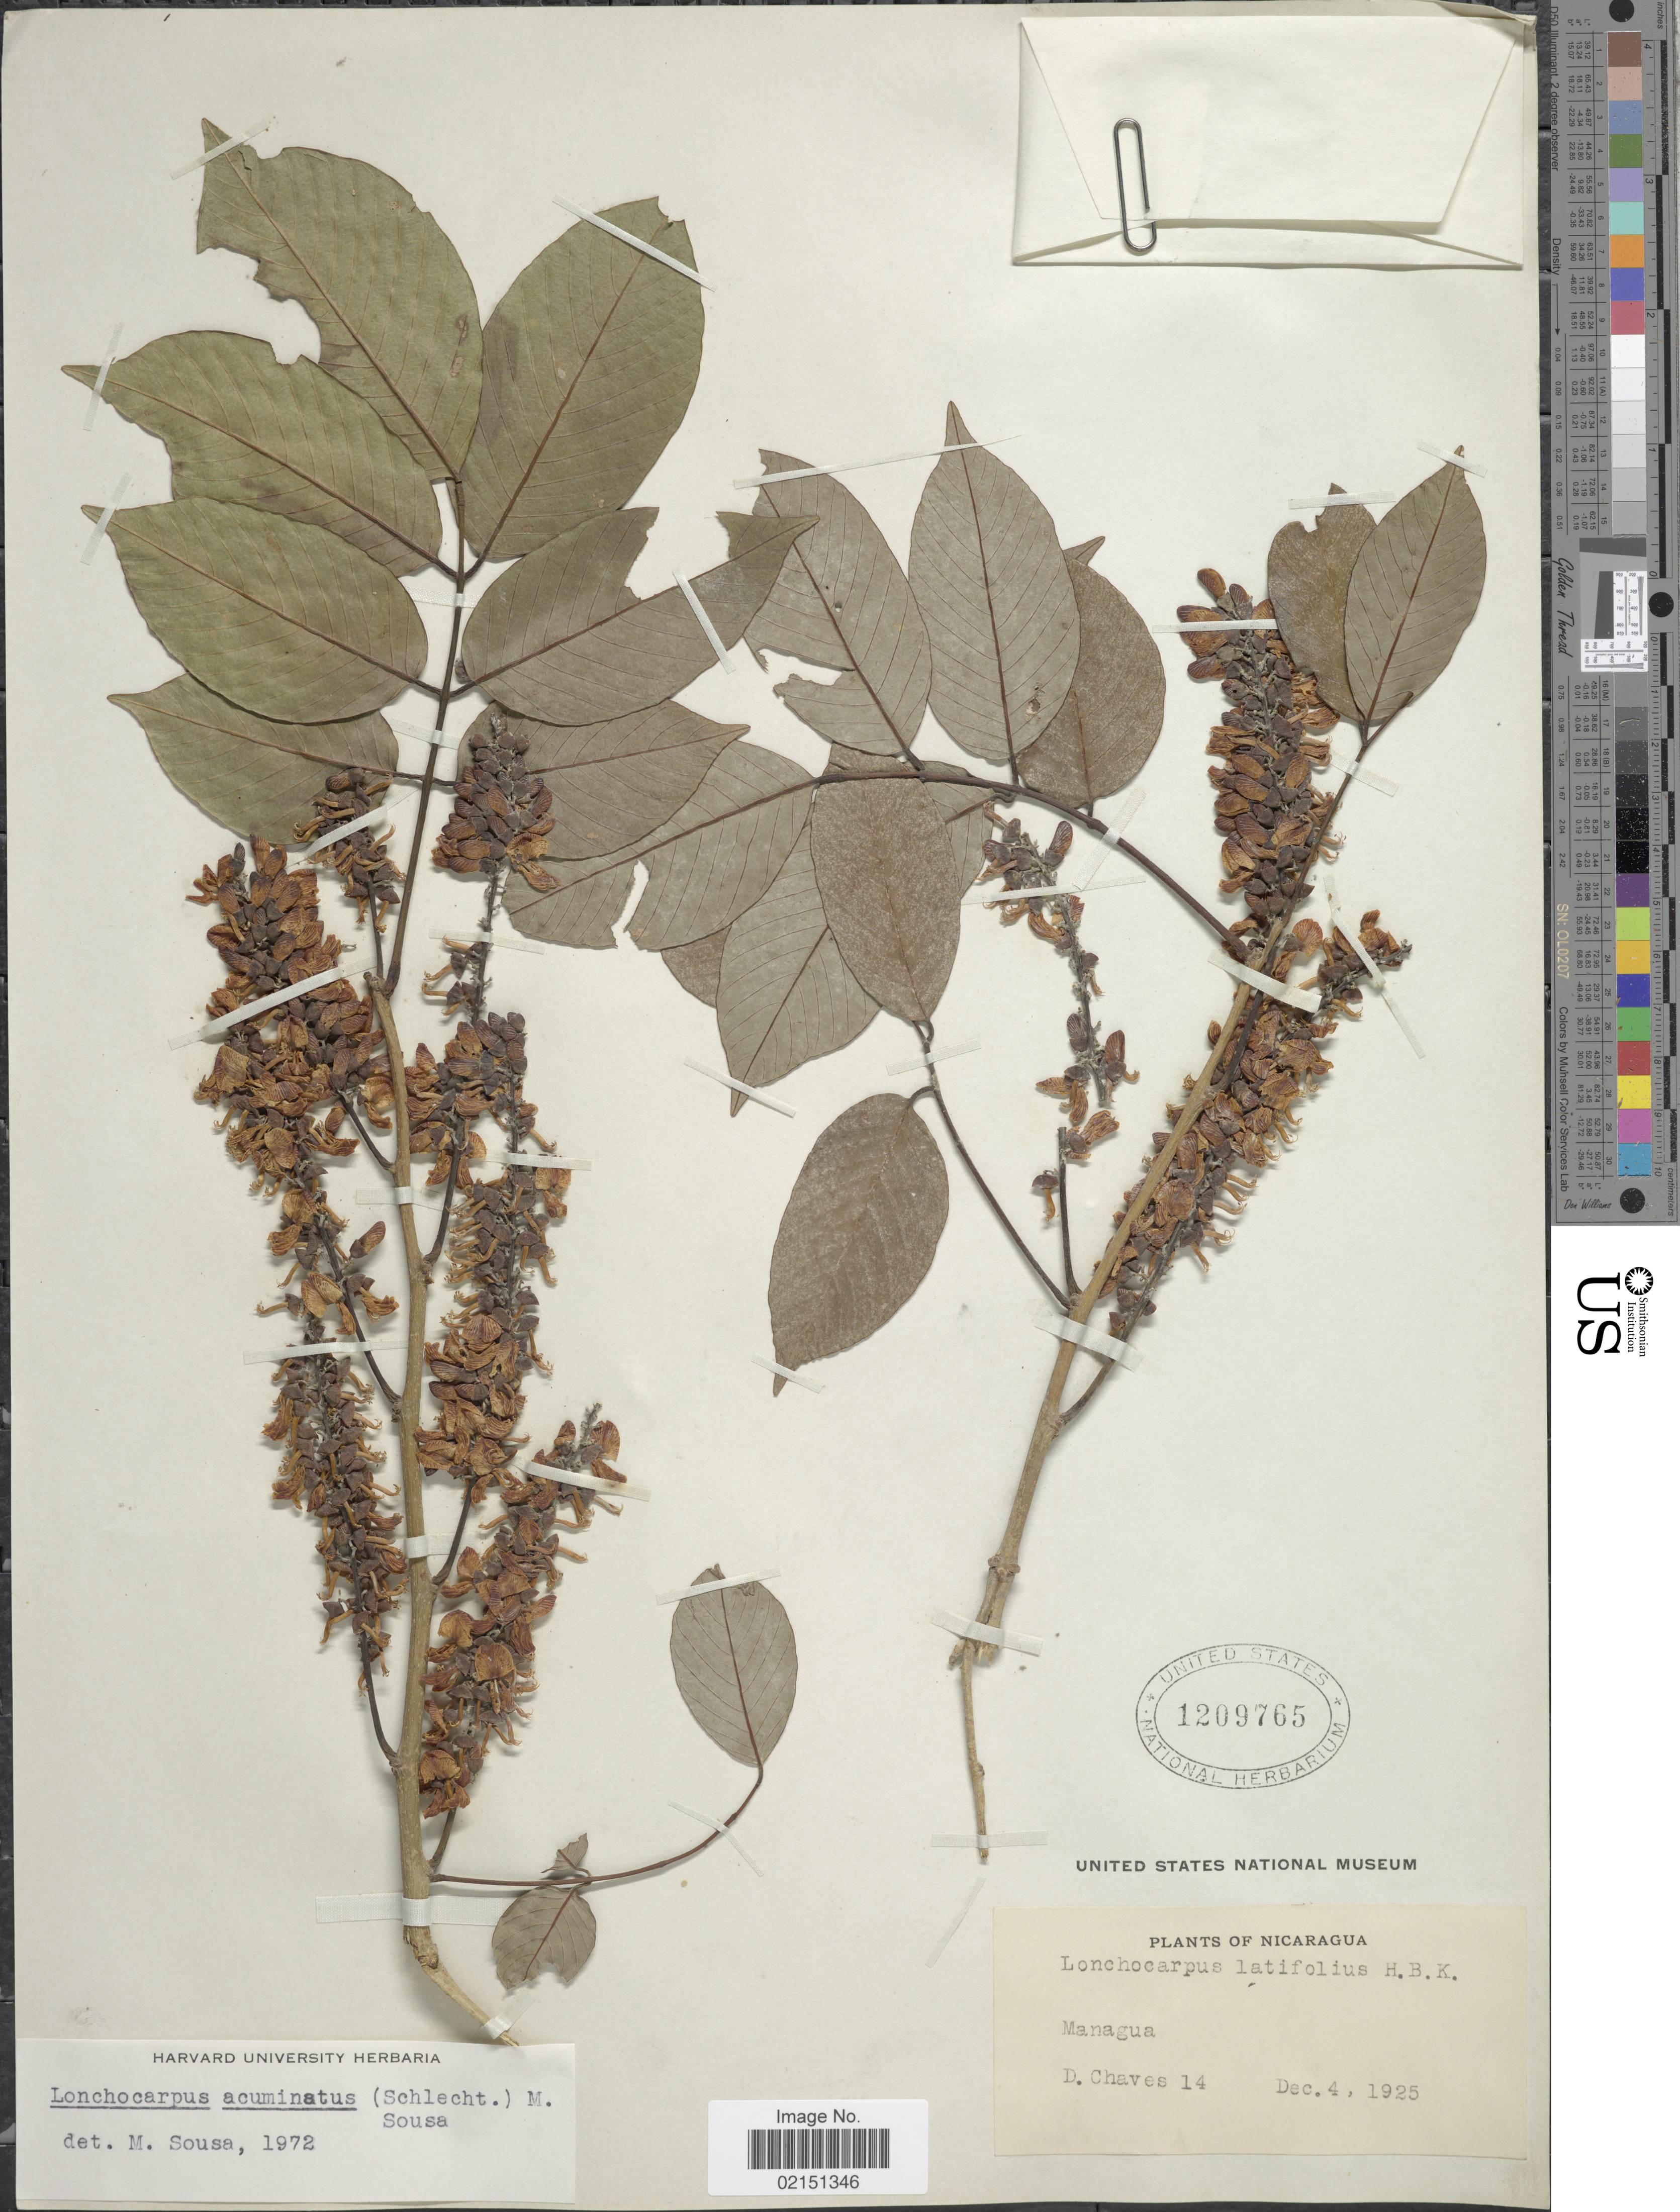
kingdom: Plantae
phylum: Tracheophyta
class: Magnoliopsida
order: Fabales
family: Fabaceae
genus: Lonchocarpus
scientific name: Lonchocarpus acuminatus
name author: (Schltdl.) M. Sousa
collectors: D. Chaves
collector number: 14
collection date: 1925-12-04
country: Nicaragua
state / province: Managua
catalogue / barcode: US 1209765